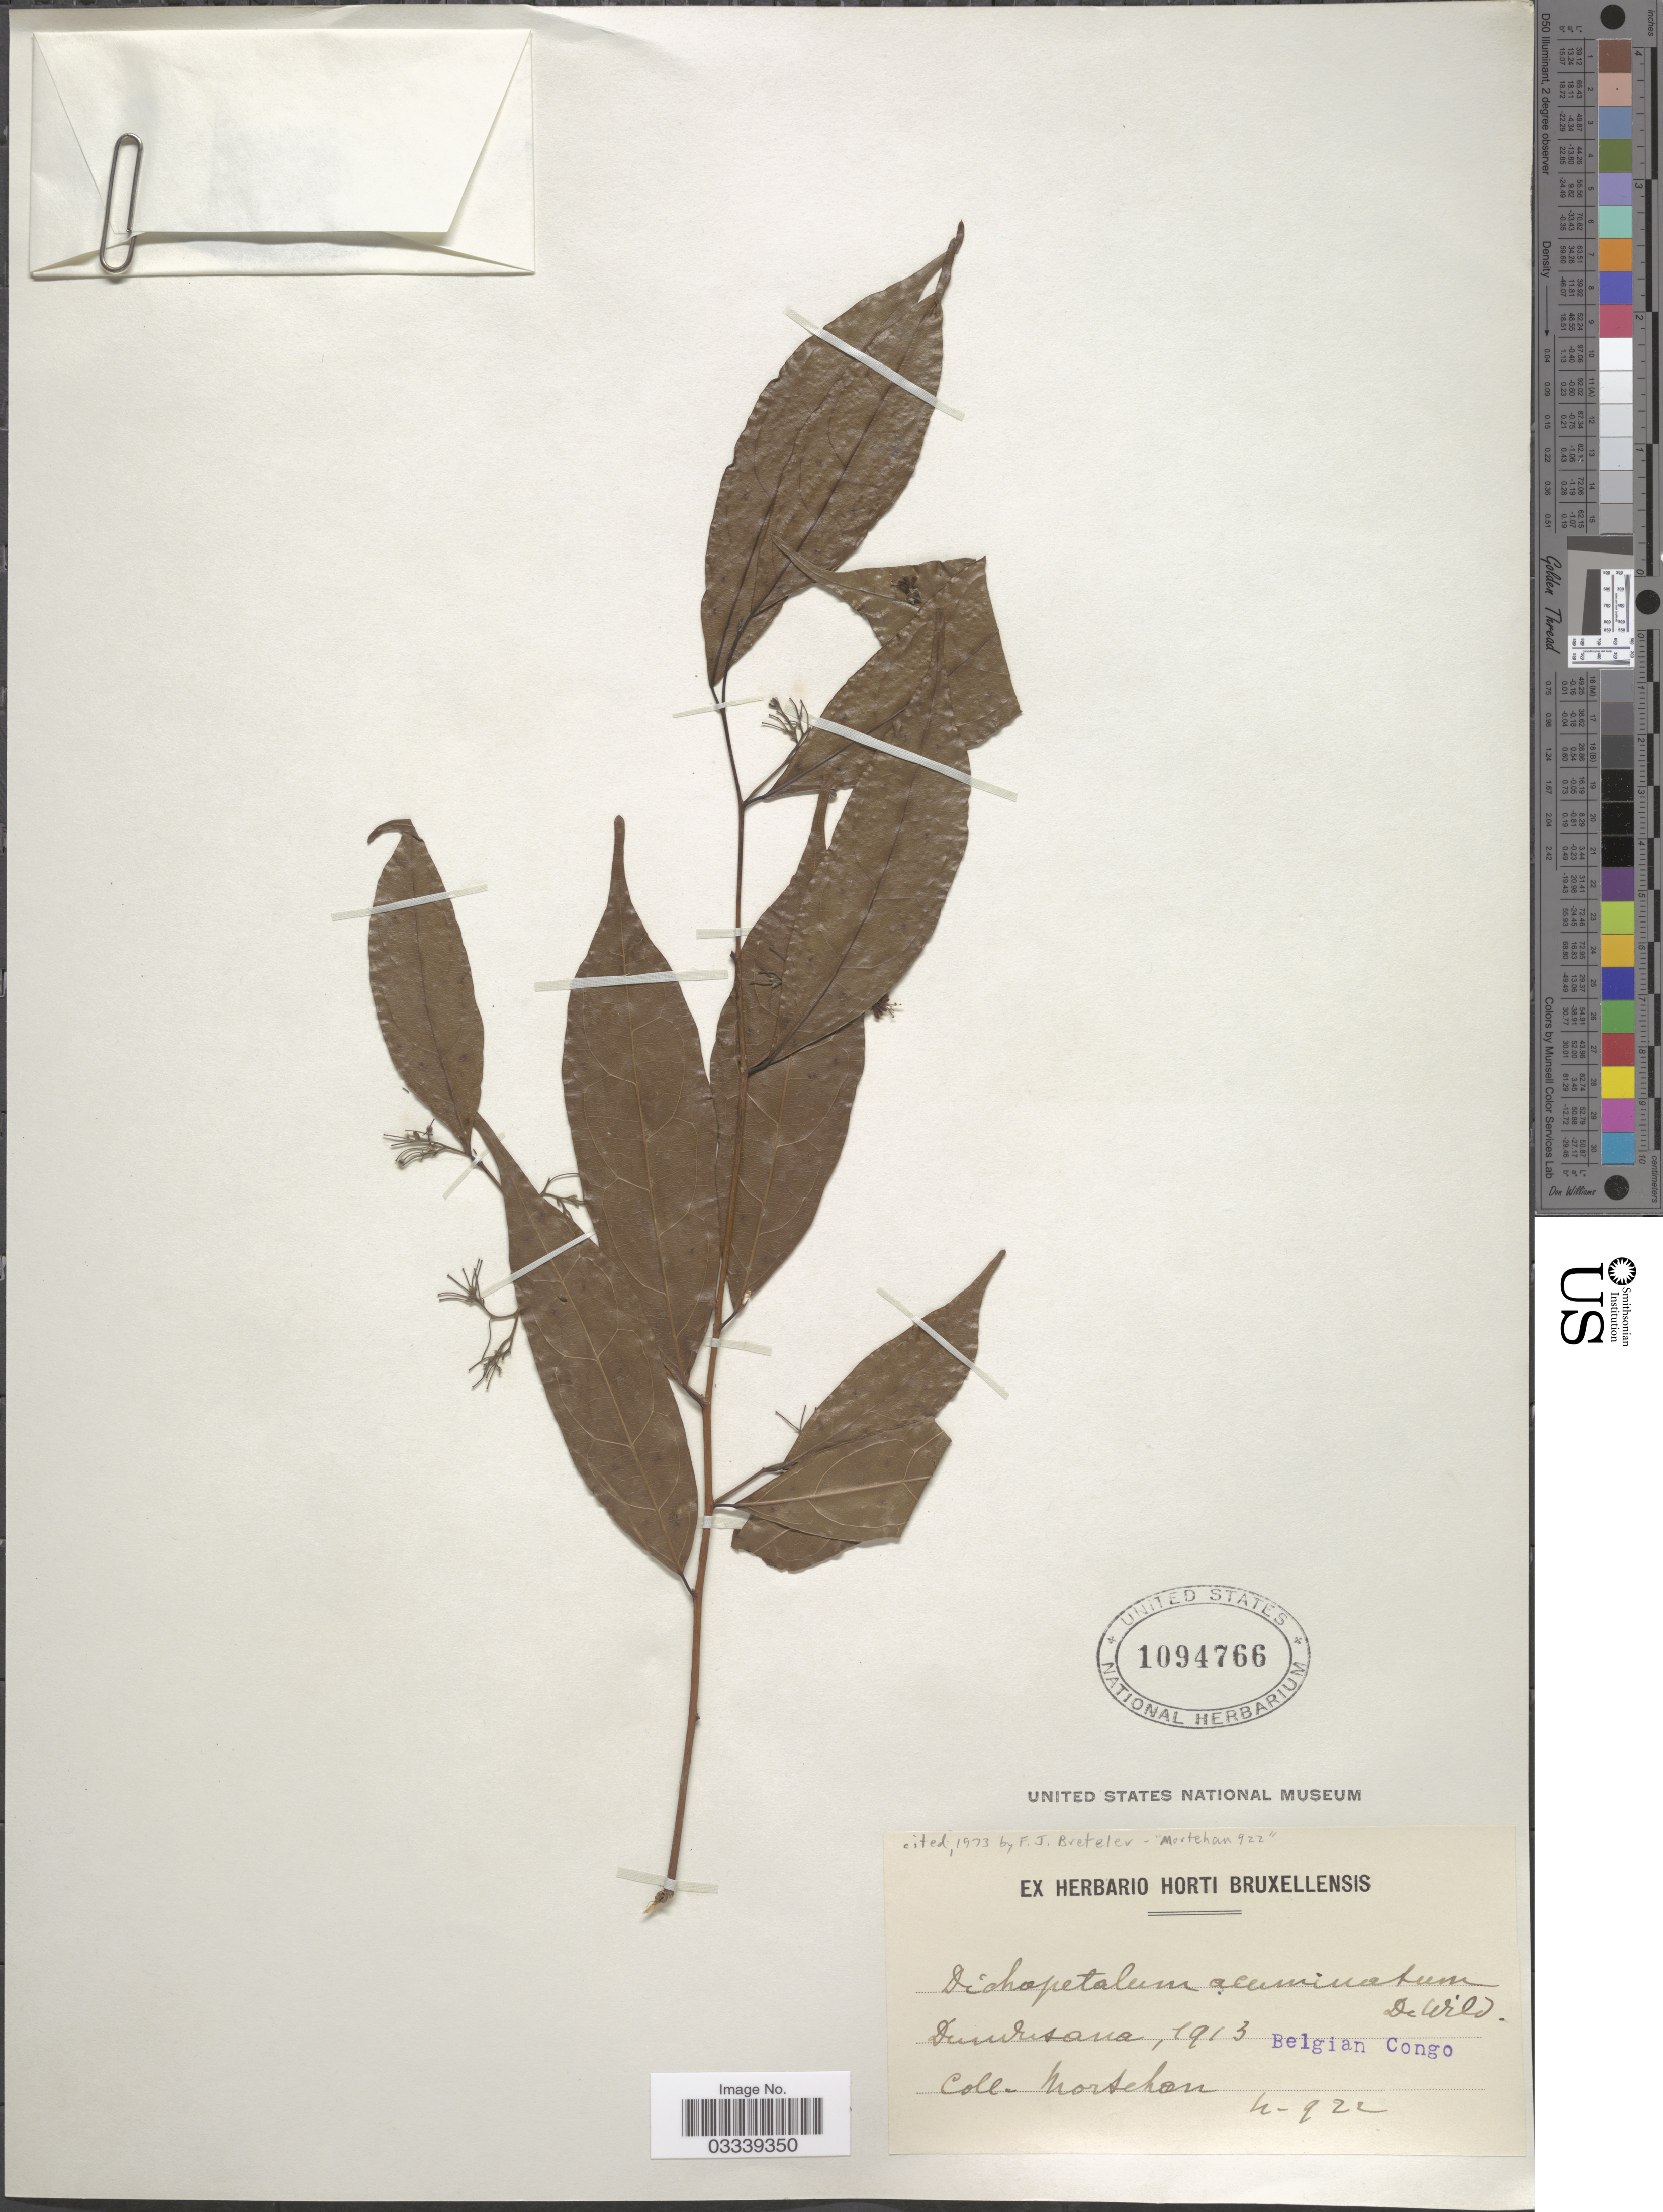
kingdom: Plantae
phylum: Tracheophyta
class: Magnoliopsida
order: Malpighiales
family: Dichapetalaceae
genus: Dichapetalum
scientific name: Dichapetalum acuminatum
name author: De Wild.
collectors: Mortehan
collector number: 922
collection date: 1913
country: Congo, Democratic Republic of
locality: Dundusana, Belgian Congo.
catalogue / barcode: US 1094766